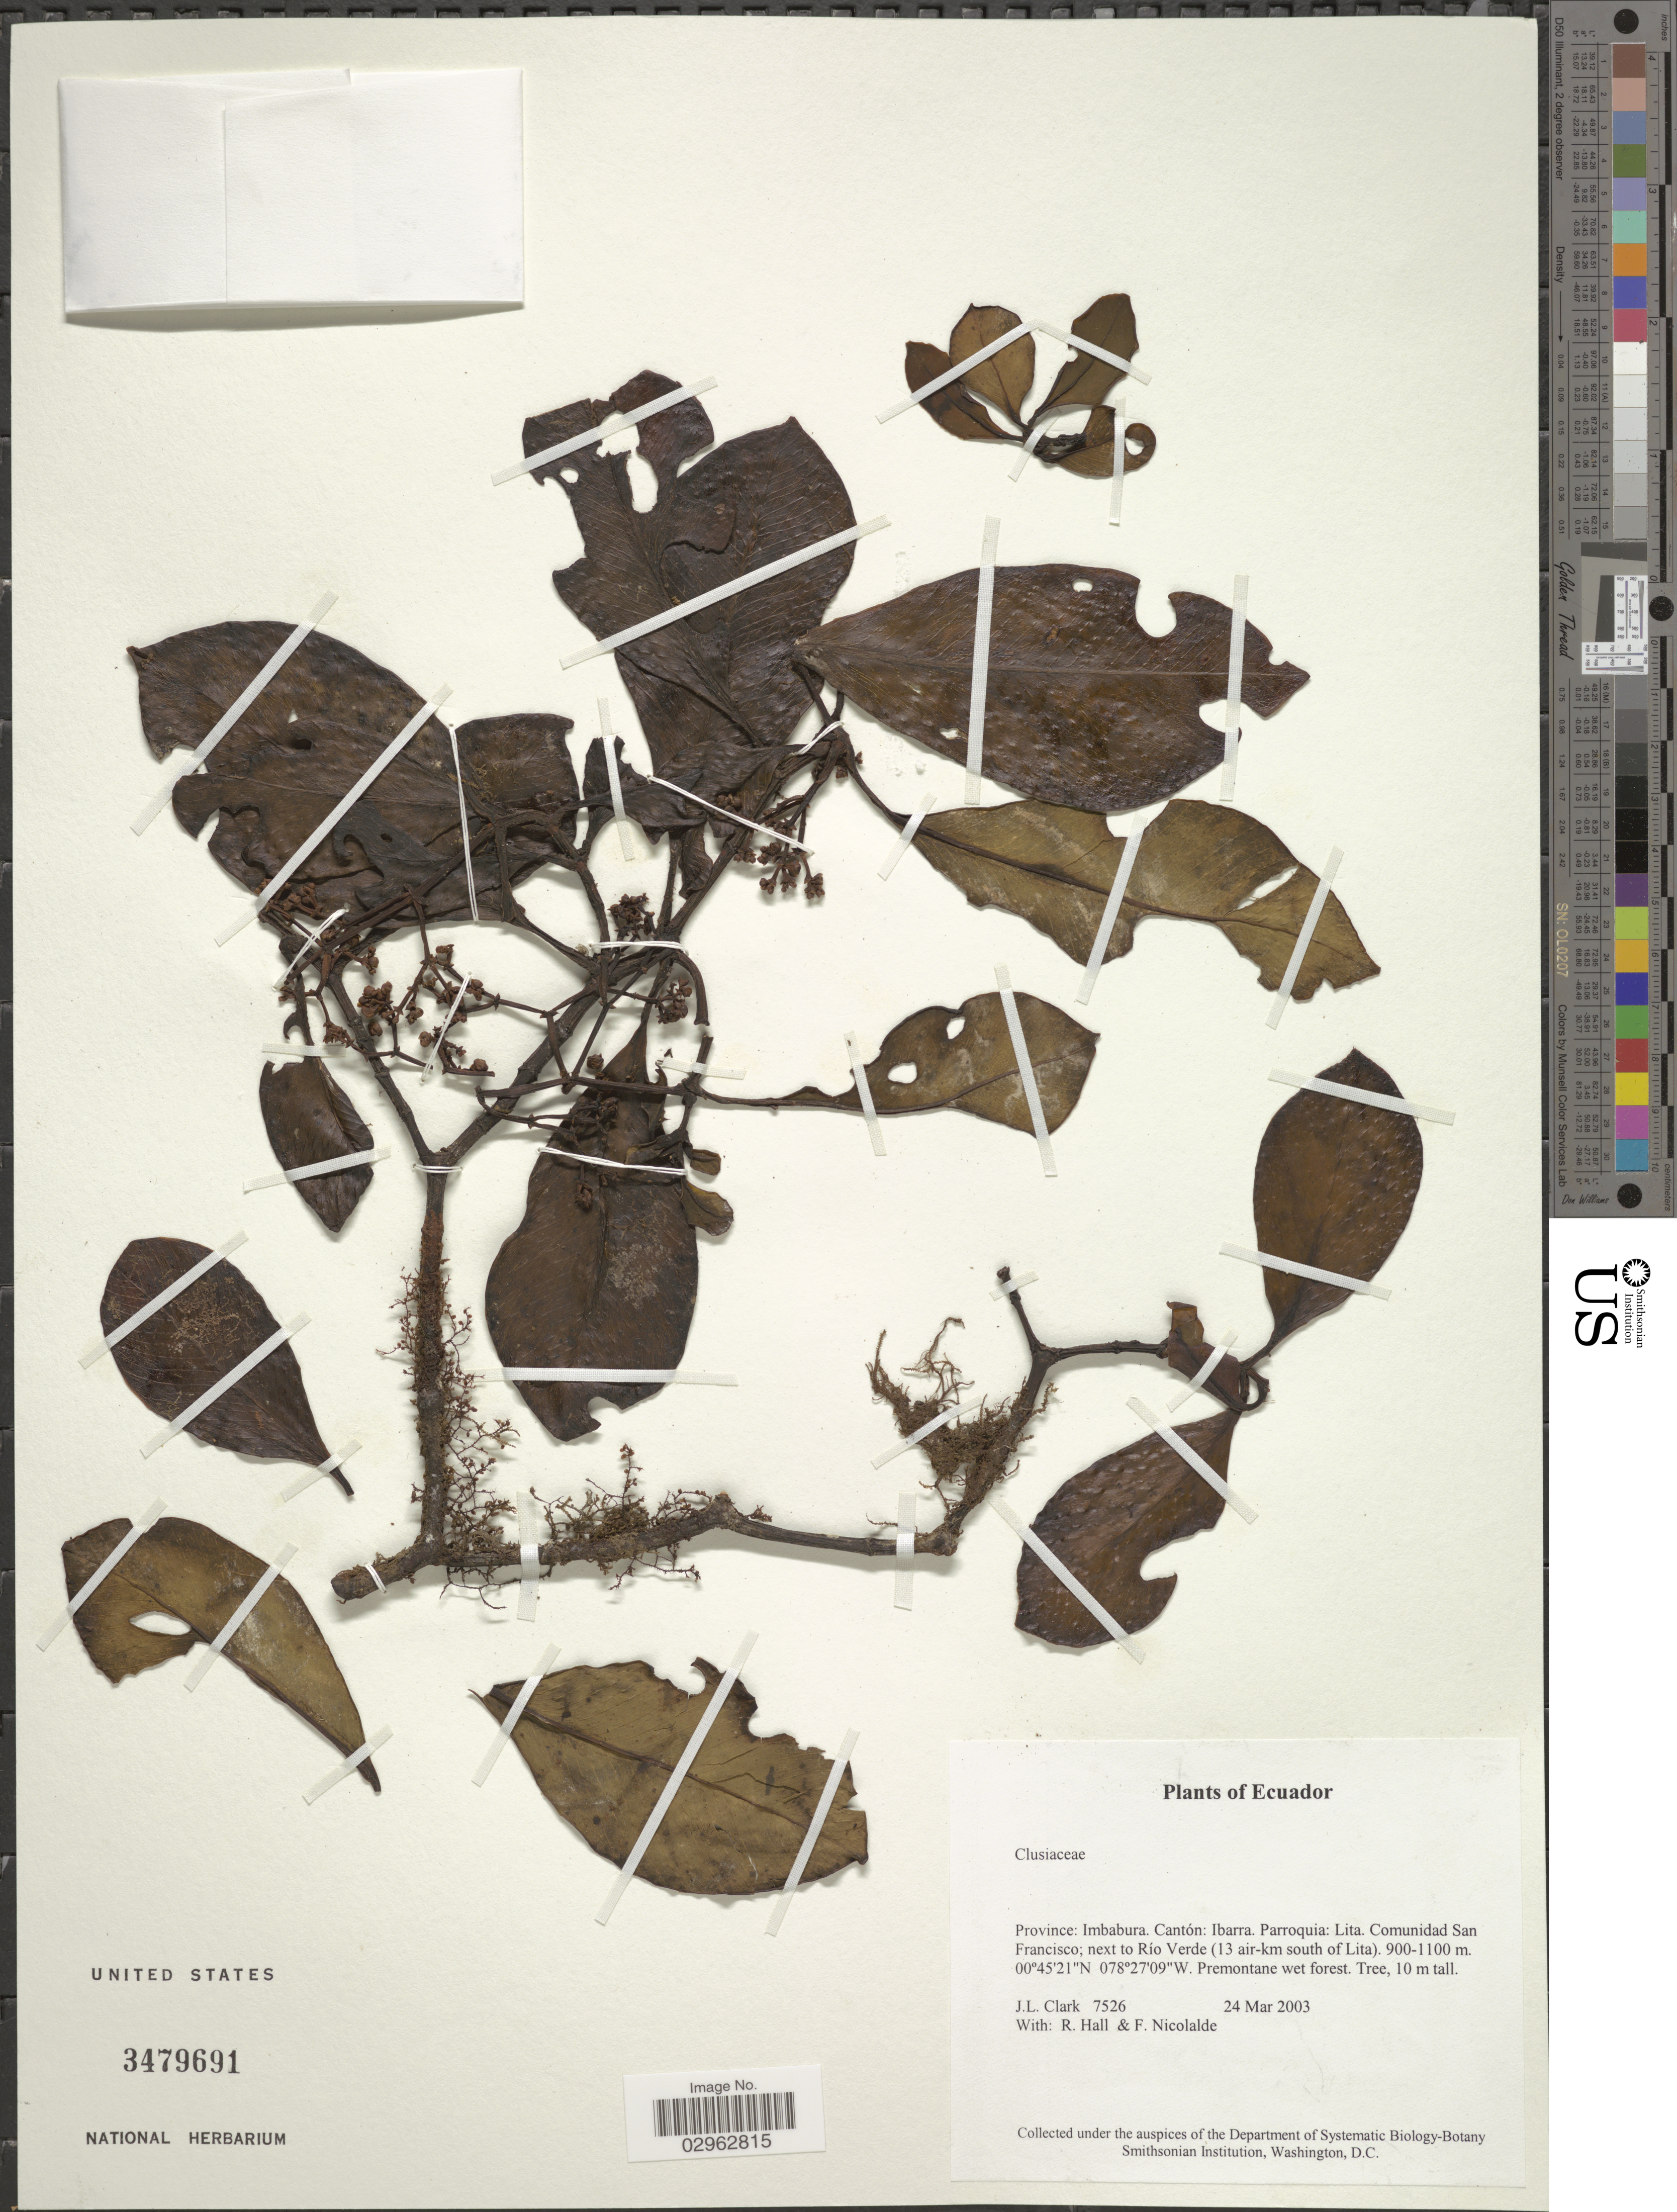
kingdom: Plantae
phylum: Tracheophyta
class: Magnoliopsida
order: Malpighiales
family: Clusiaceae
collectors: J. L. Clark, R. Hall & F. Nicolalde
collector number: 7526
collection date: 2003-03-24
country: Ecuador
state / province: Imbabura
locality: Cantón: Ibarra. Parroquia: Lita. Comunidad San Francisco; next to Río Verde (13 air-km south of Lita).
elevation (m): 900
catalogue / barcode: US 3479691